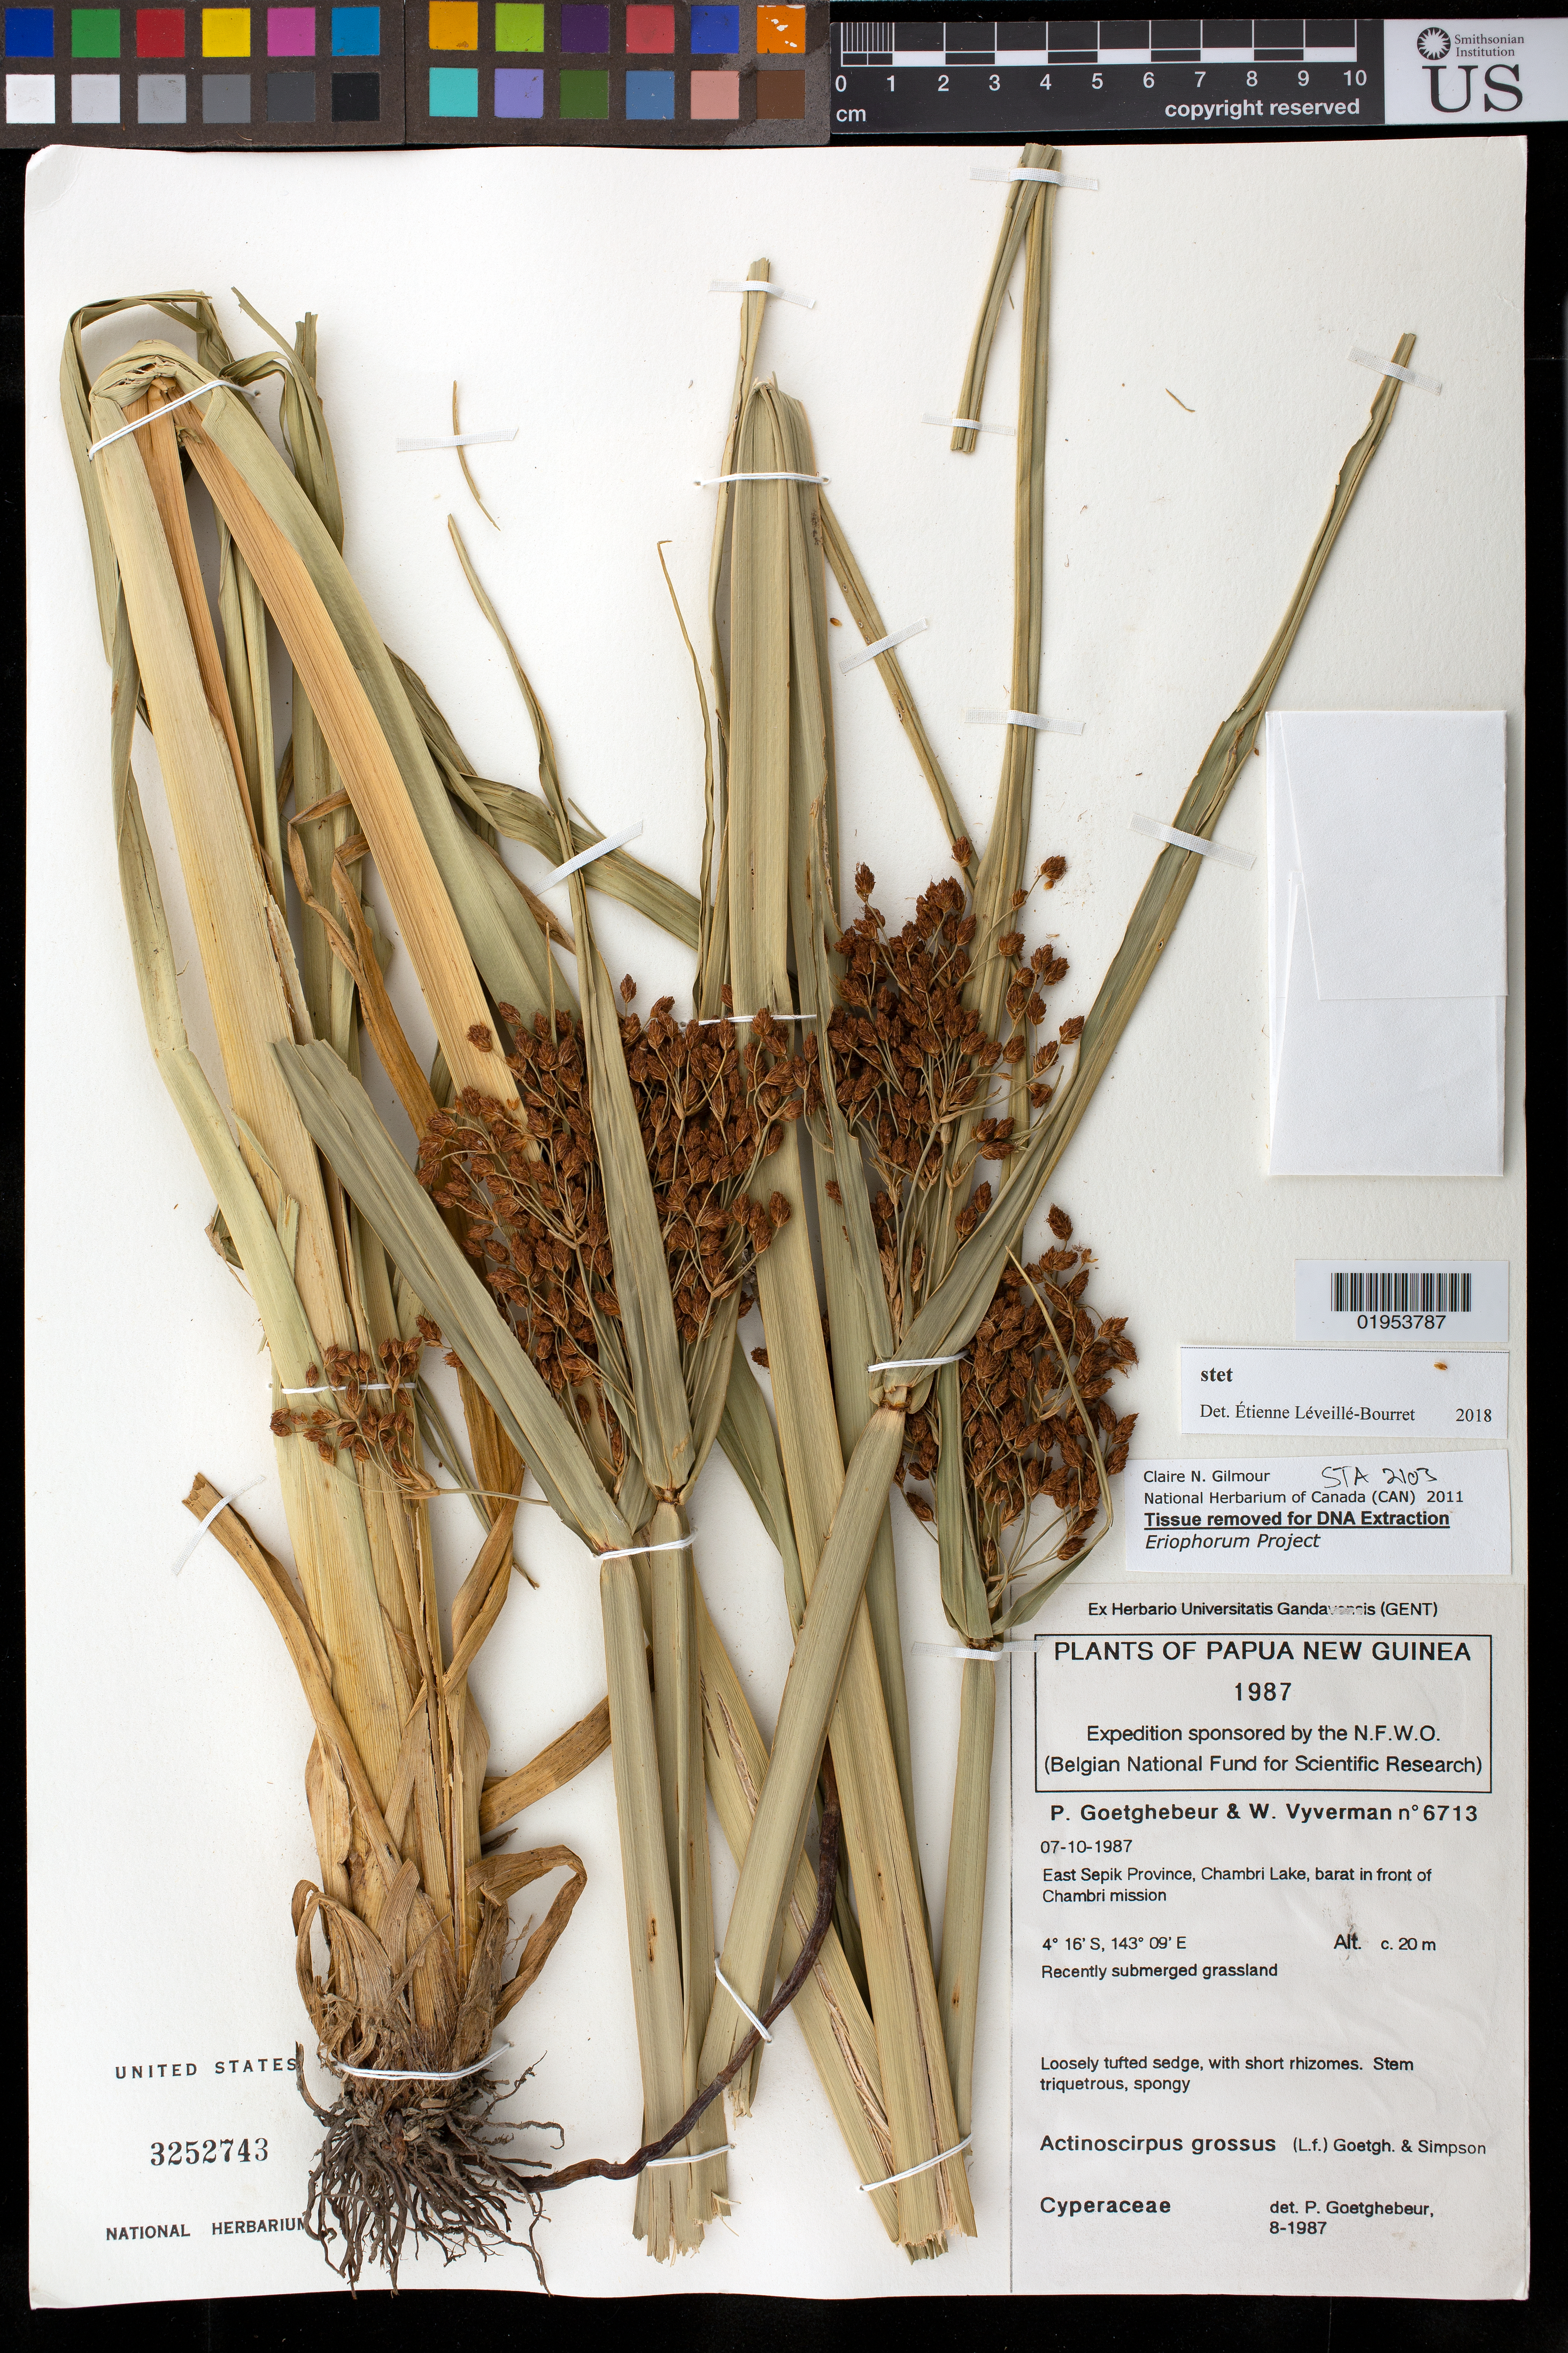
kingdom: Plantae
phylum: Tracheophyta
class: Liliopsida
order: Poales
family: Cyperaceae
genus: Actinoscirpus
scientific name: Actinoscirpus grossus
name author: (L. f.) Goetgh. & D.A. Simpson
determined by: Léveillé-Bourret, E.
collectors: P. Goetghebeur & W. Vyverman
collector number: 6713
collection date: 1987-07-10 or 1987-10-07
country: Papua New Guinea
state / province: East Sepik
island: New Guinea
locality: Chambri lake, barat in front of Chambri Mission.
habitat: Recently submerged grassland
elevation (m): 20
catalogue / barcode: US 3252743